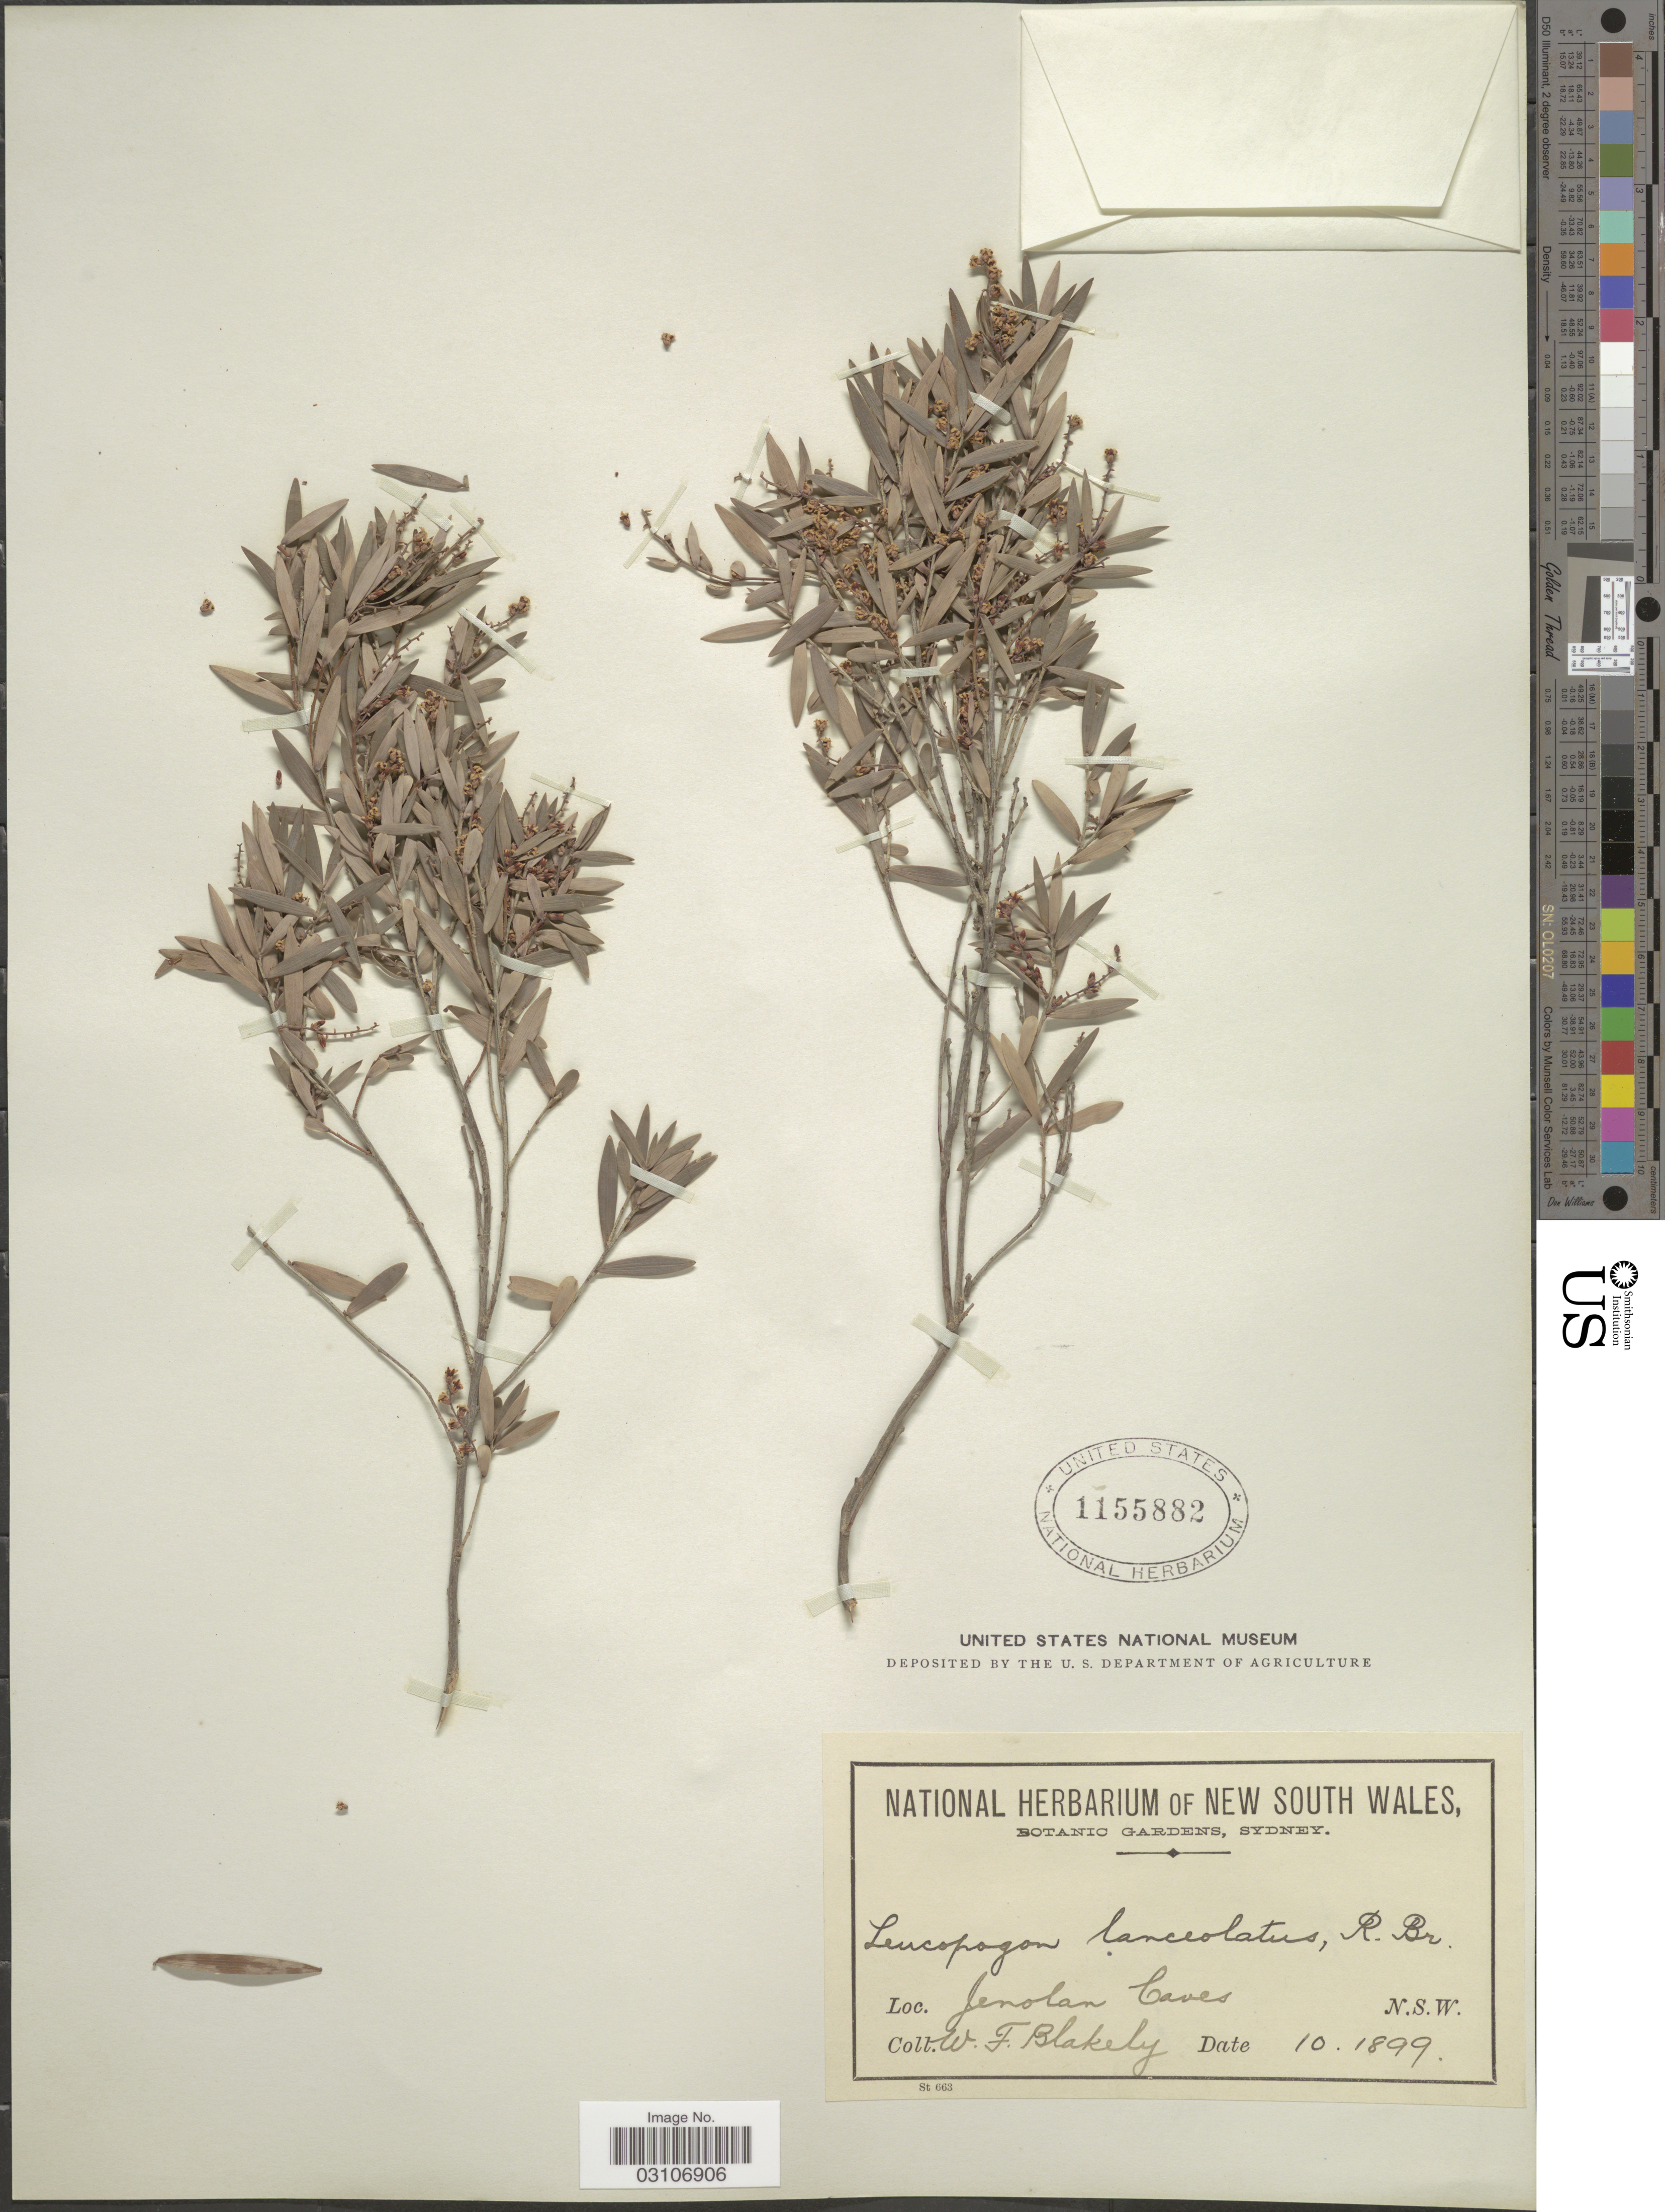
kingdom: Plantae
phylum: Tracheophyta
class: Magnoliopsida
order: Ericales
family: Ericaceae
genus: Leucopogon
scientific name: Leucopogon lanceolatus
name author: R. Br.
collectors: W. Blakely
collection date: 1899-10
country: Australia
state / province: New South Wales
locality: Jenolan Caves.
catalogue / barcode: US 1155882